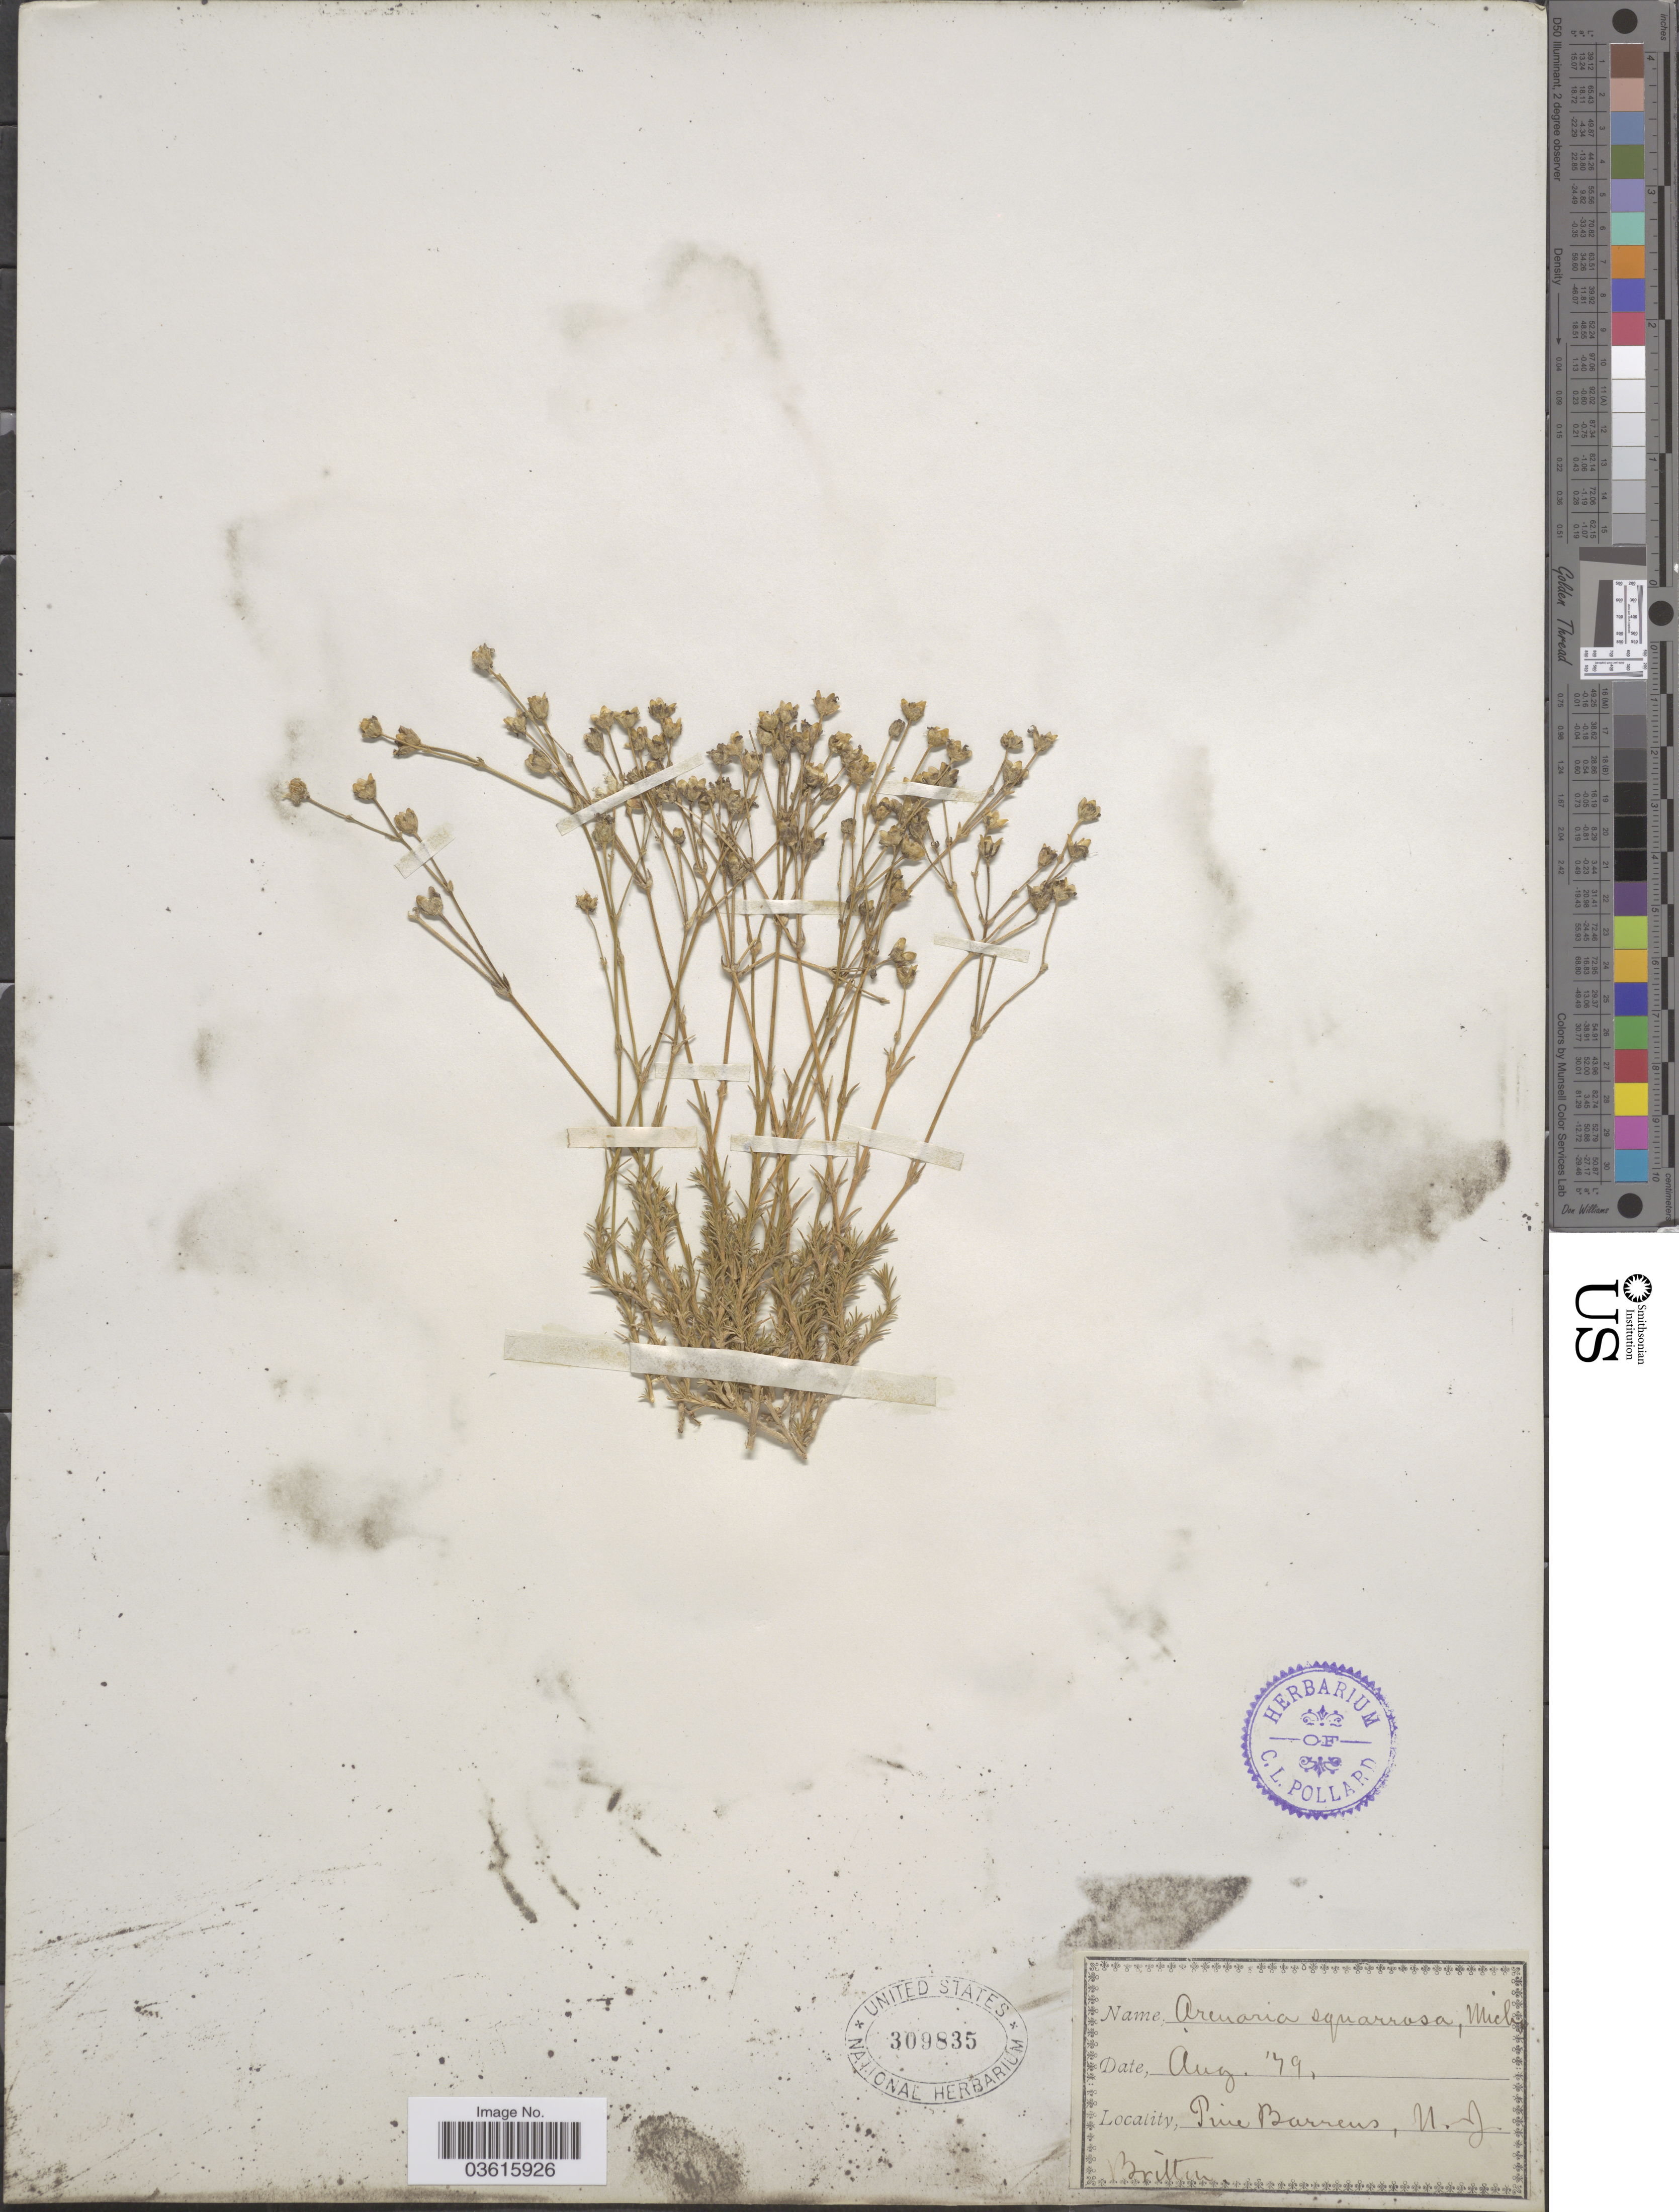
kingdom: Plantae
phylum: Tracheophyta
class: Magnoliopsida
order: Caryophyllales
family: Caryophyllaceae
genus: Minuartia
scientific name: Minuartia caroliniana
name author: (Walter) Mattf.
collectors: Britton, --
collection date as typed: Transcribed d/m/y: /8/79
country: United States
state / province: New Jersey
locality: Pine Barrens.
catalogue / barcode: US 309835